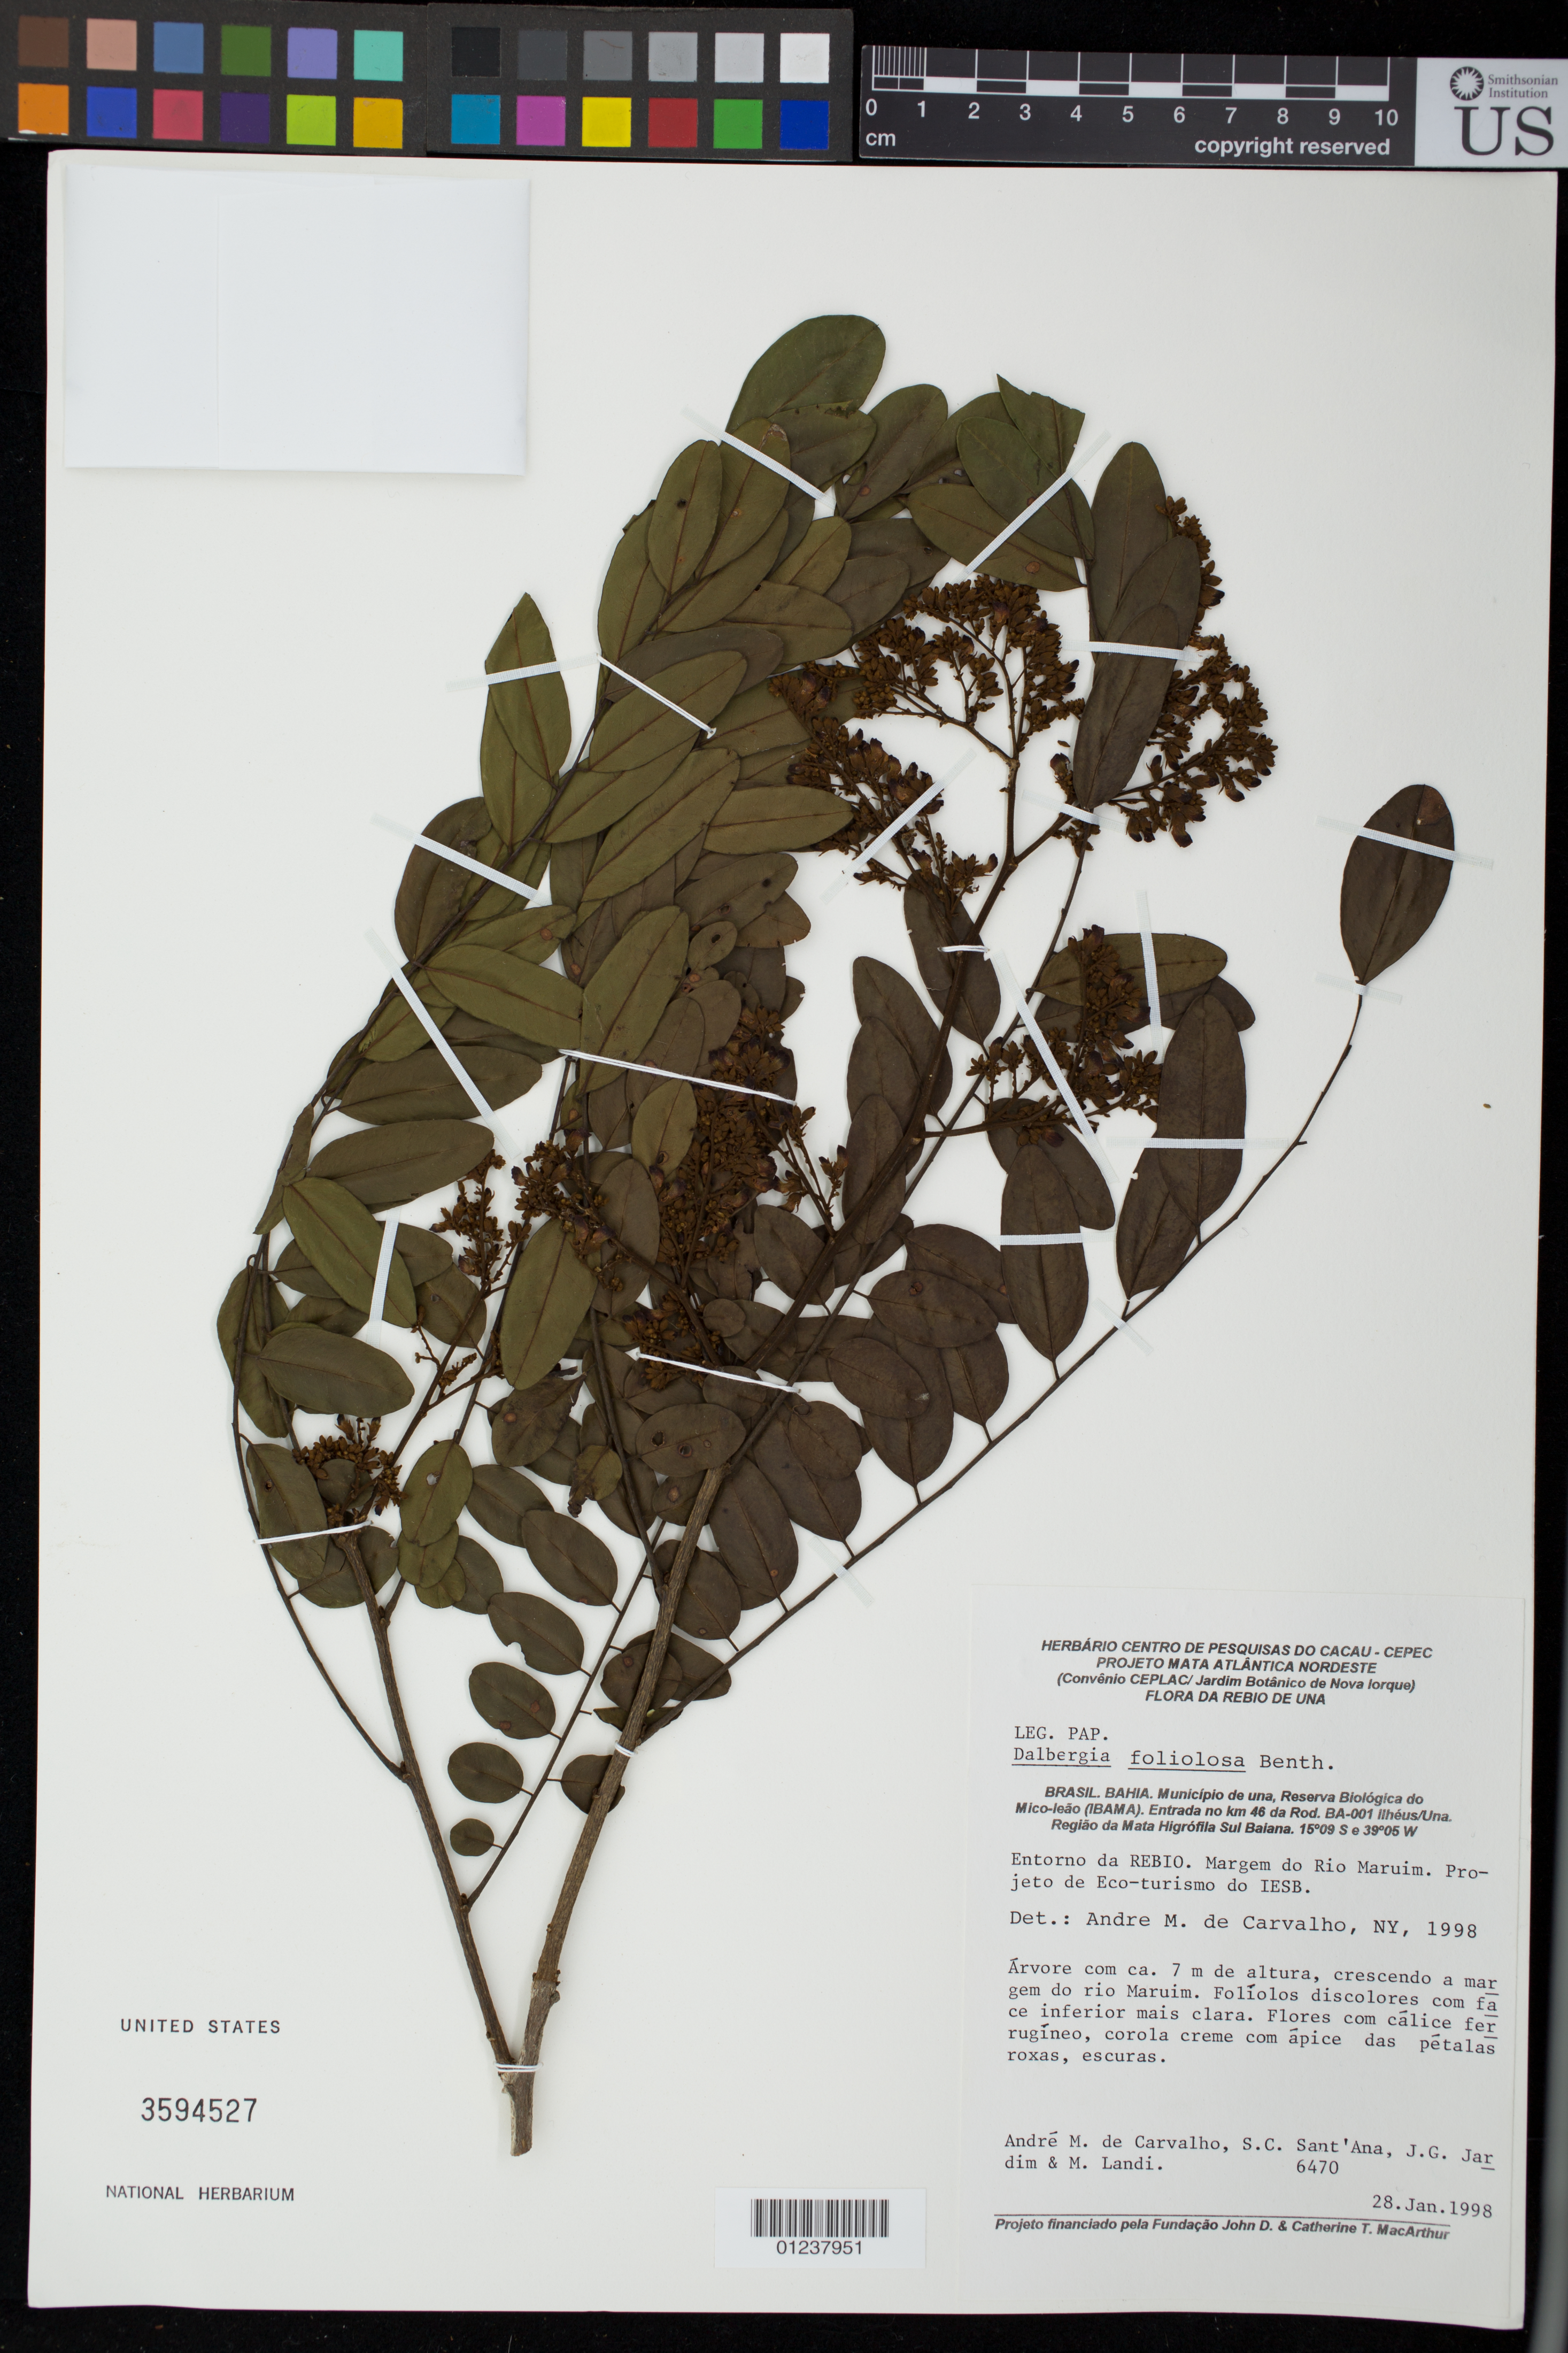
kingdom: Plantae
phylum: Tracheophyta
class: Magnoliopsida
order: Fabales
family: Fabaceae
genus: Dalbergia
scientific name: Dalbergia foliosa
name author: (Benth.) A.M. Carvalho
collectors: A. M. Carvalho, S. C. Sant'Ana, J. G. Járdim & M. Landi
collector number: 6470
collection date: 1998-01-28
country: Brazil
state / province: Bahia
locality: Entorno da REBIO, margem do Rio Marium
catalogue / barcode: US 3594527